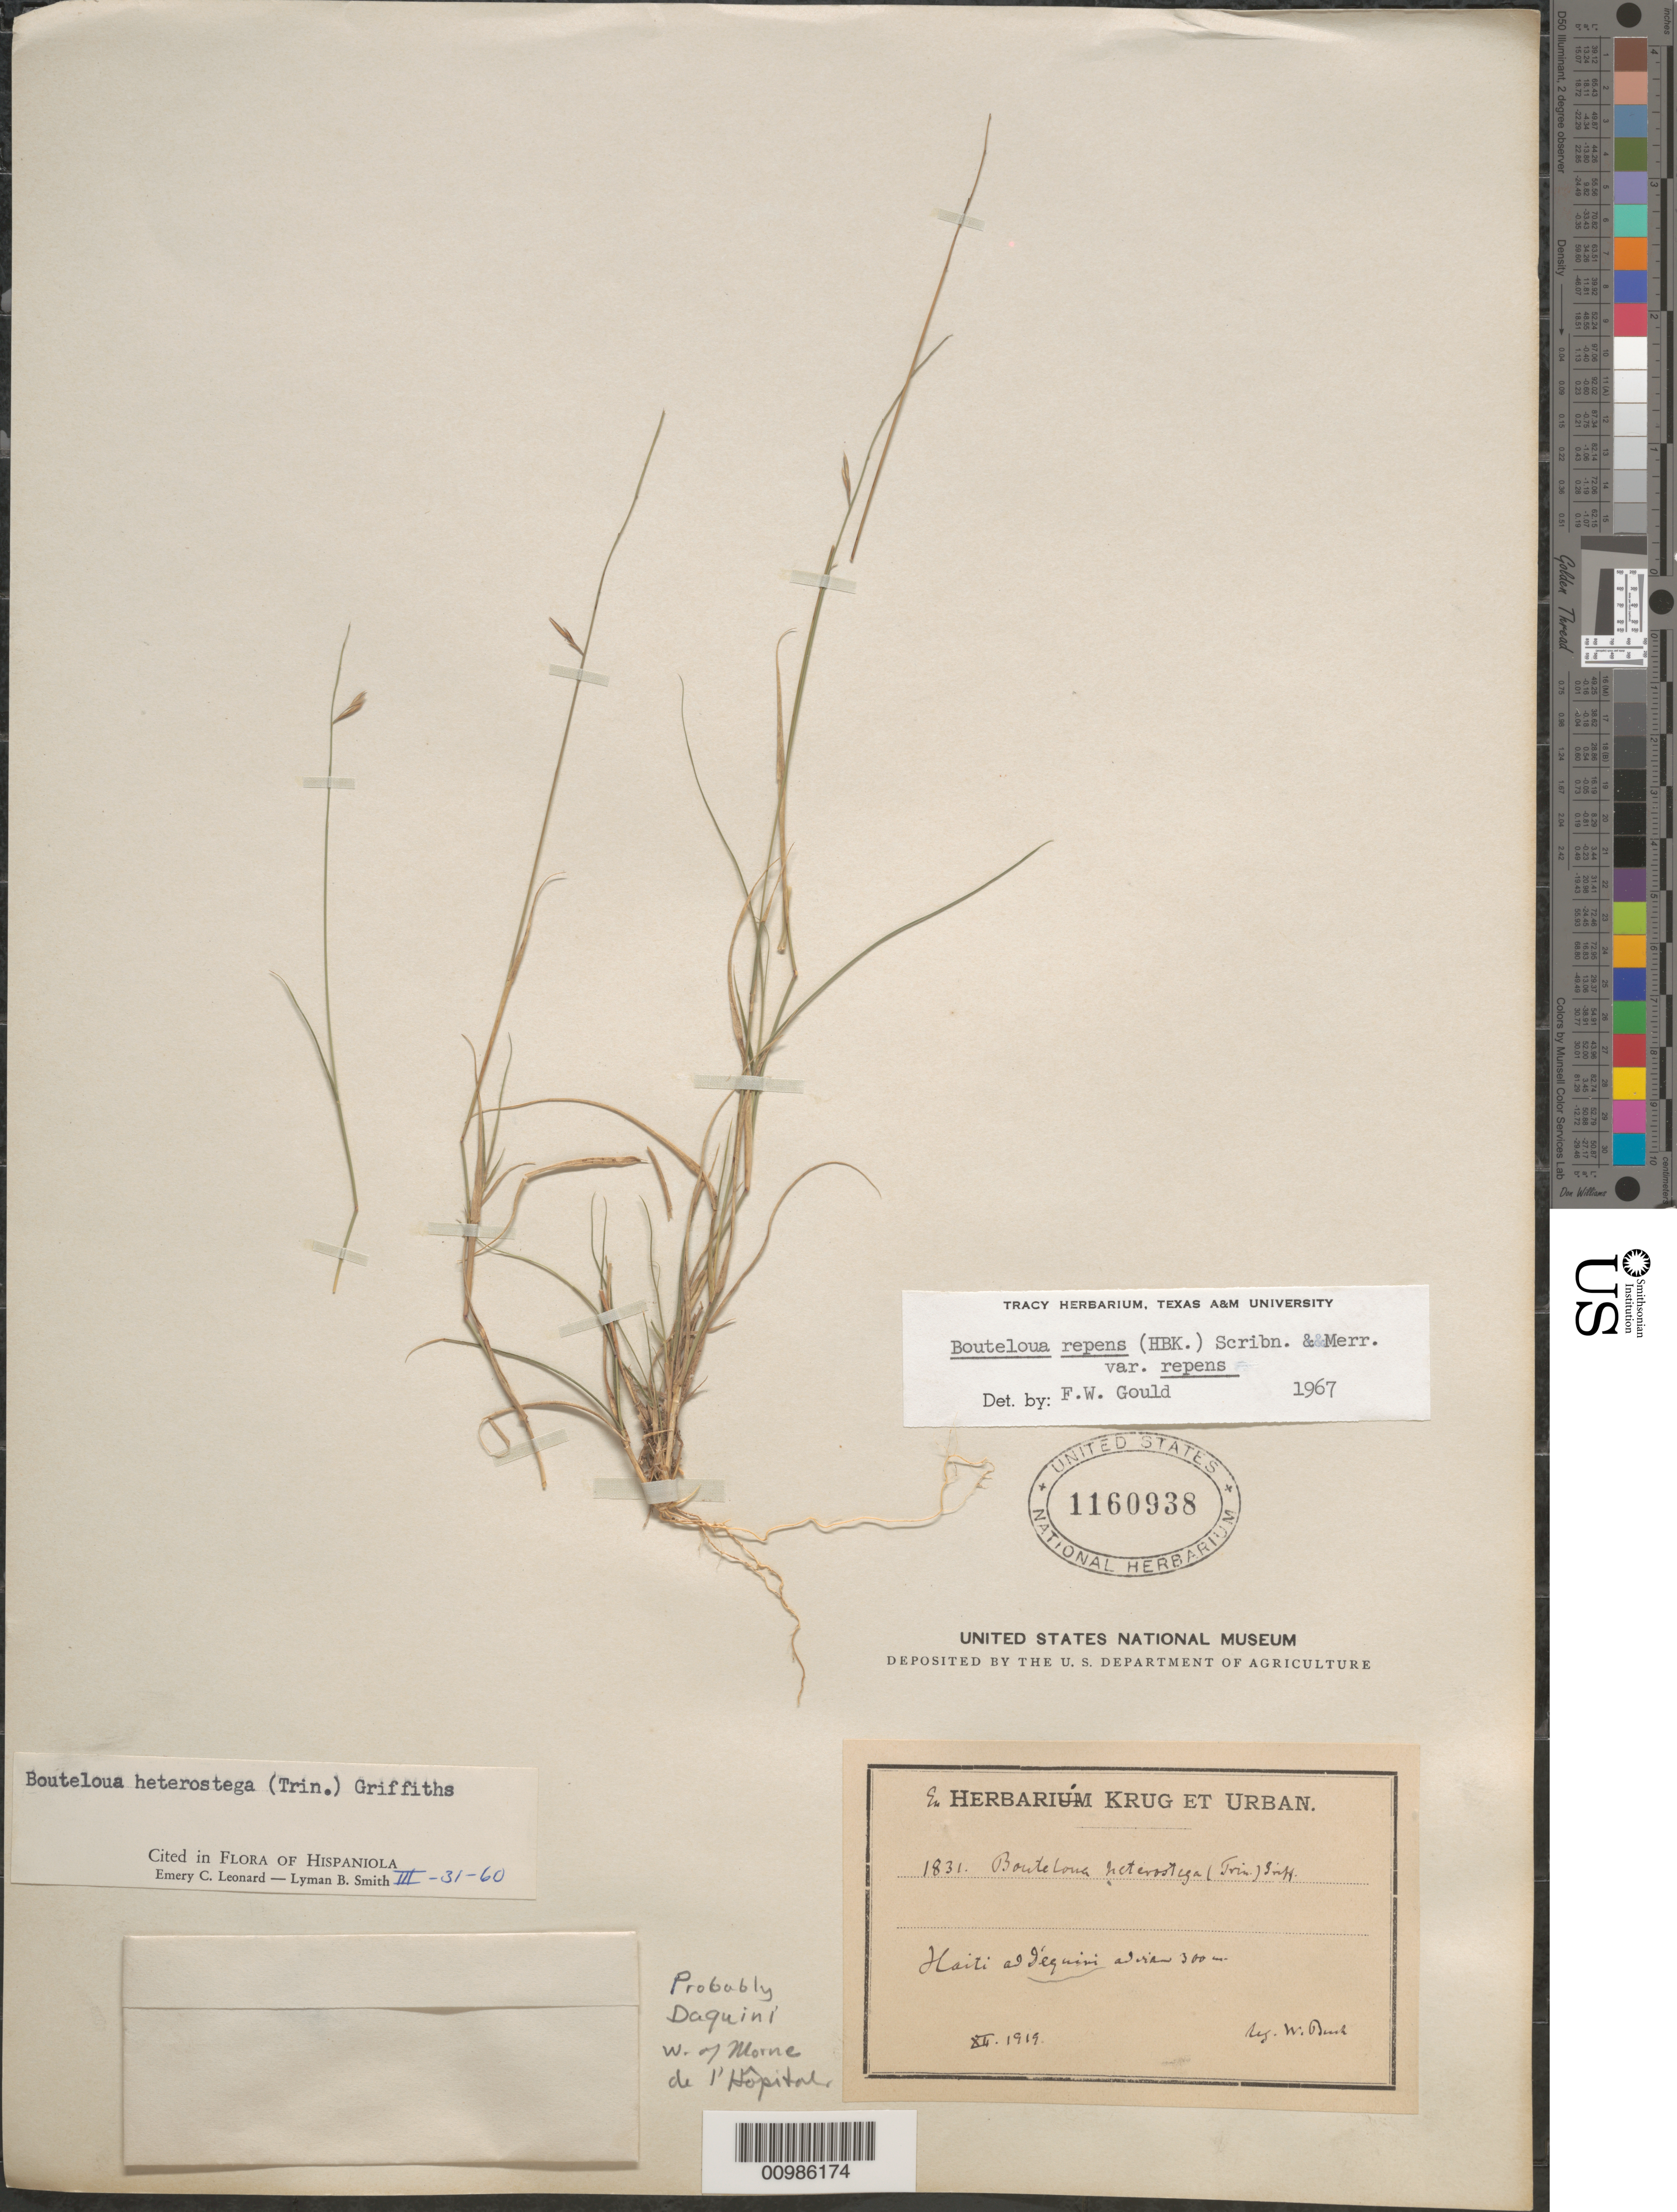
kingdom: Plantae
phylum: Tracheophyta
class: Liliopsida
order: Poales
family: Poaceae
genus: Bouteloua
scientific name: Bouteloua repens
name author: (Kunth) Scribn. & Merr.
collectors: W. Bush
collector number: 1831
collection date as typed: Nov 1919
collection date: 1919-11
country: Haiti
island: Hispaniola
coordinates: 0 N, 0 E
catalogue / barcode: US 1160938